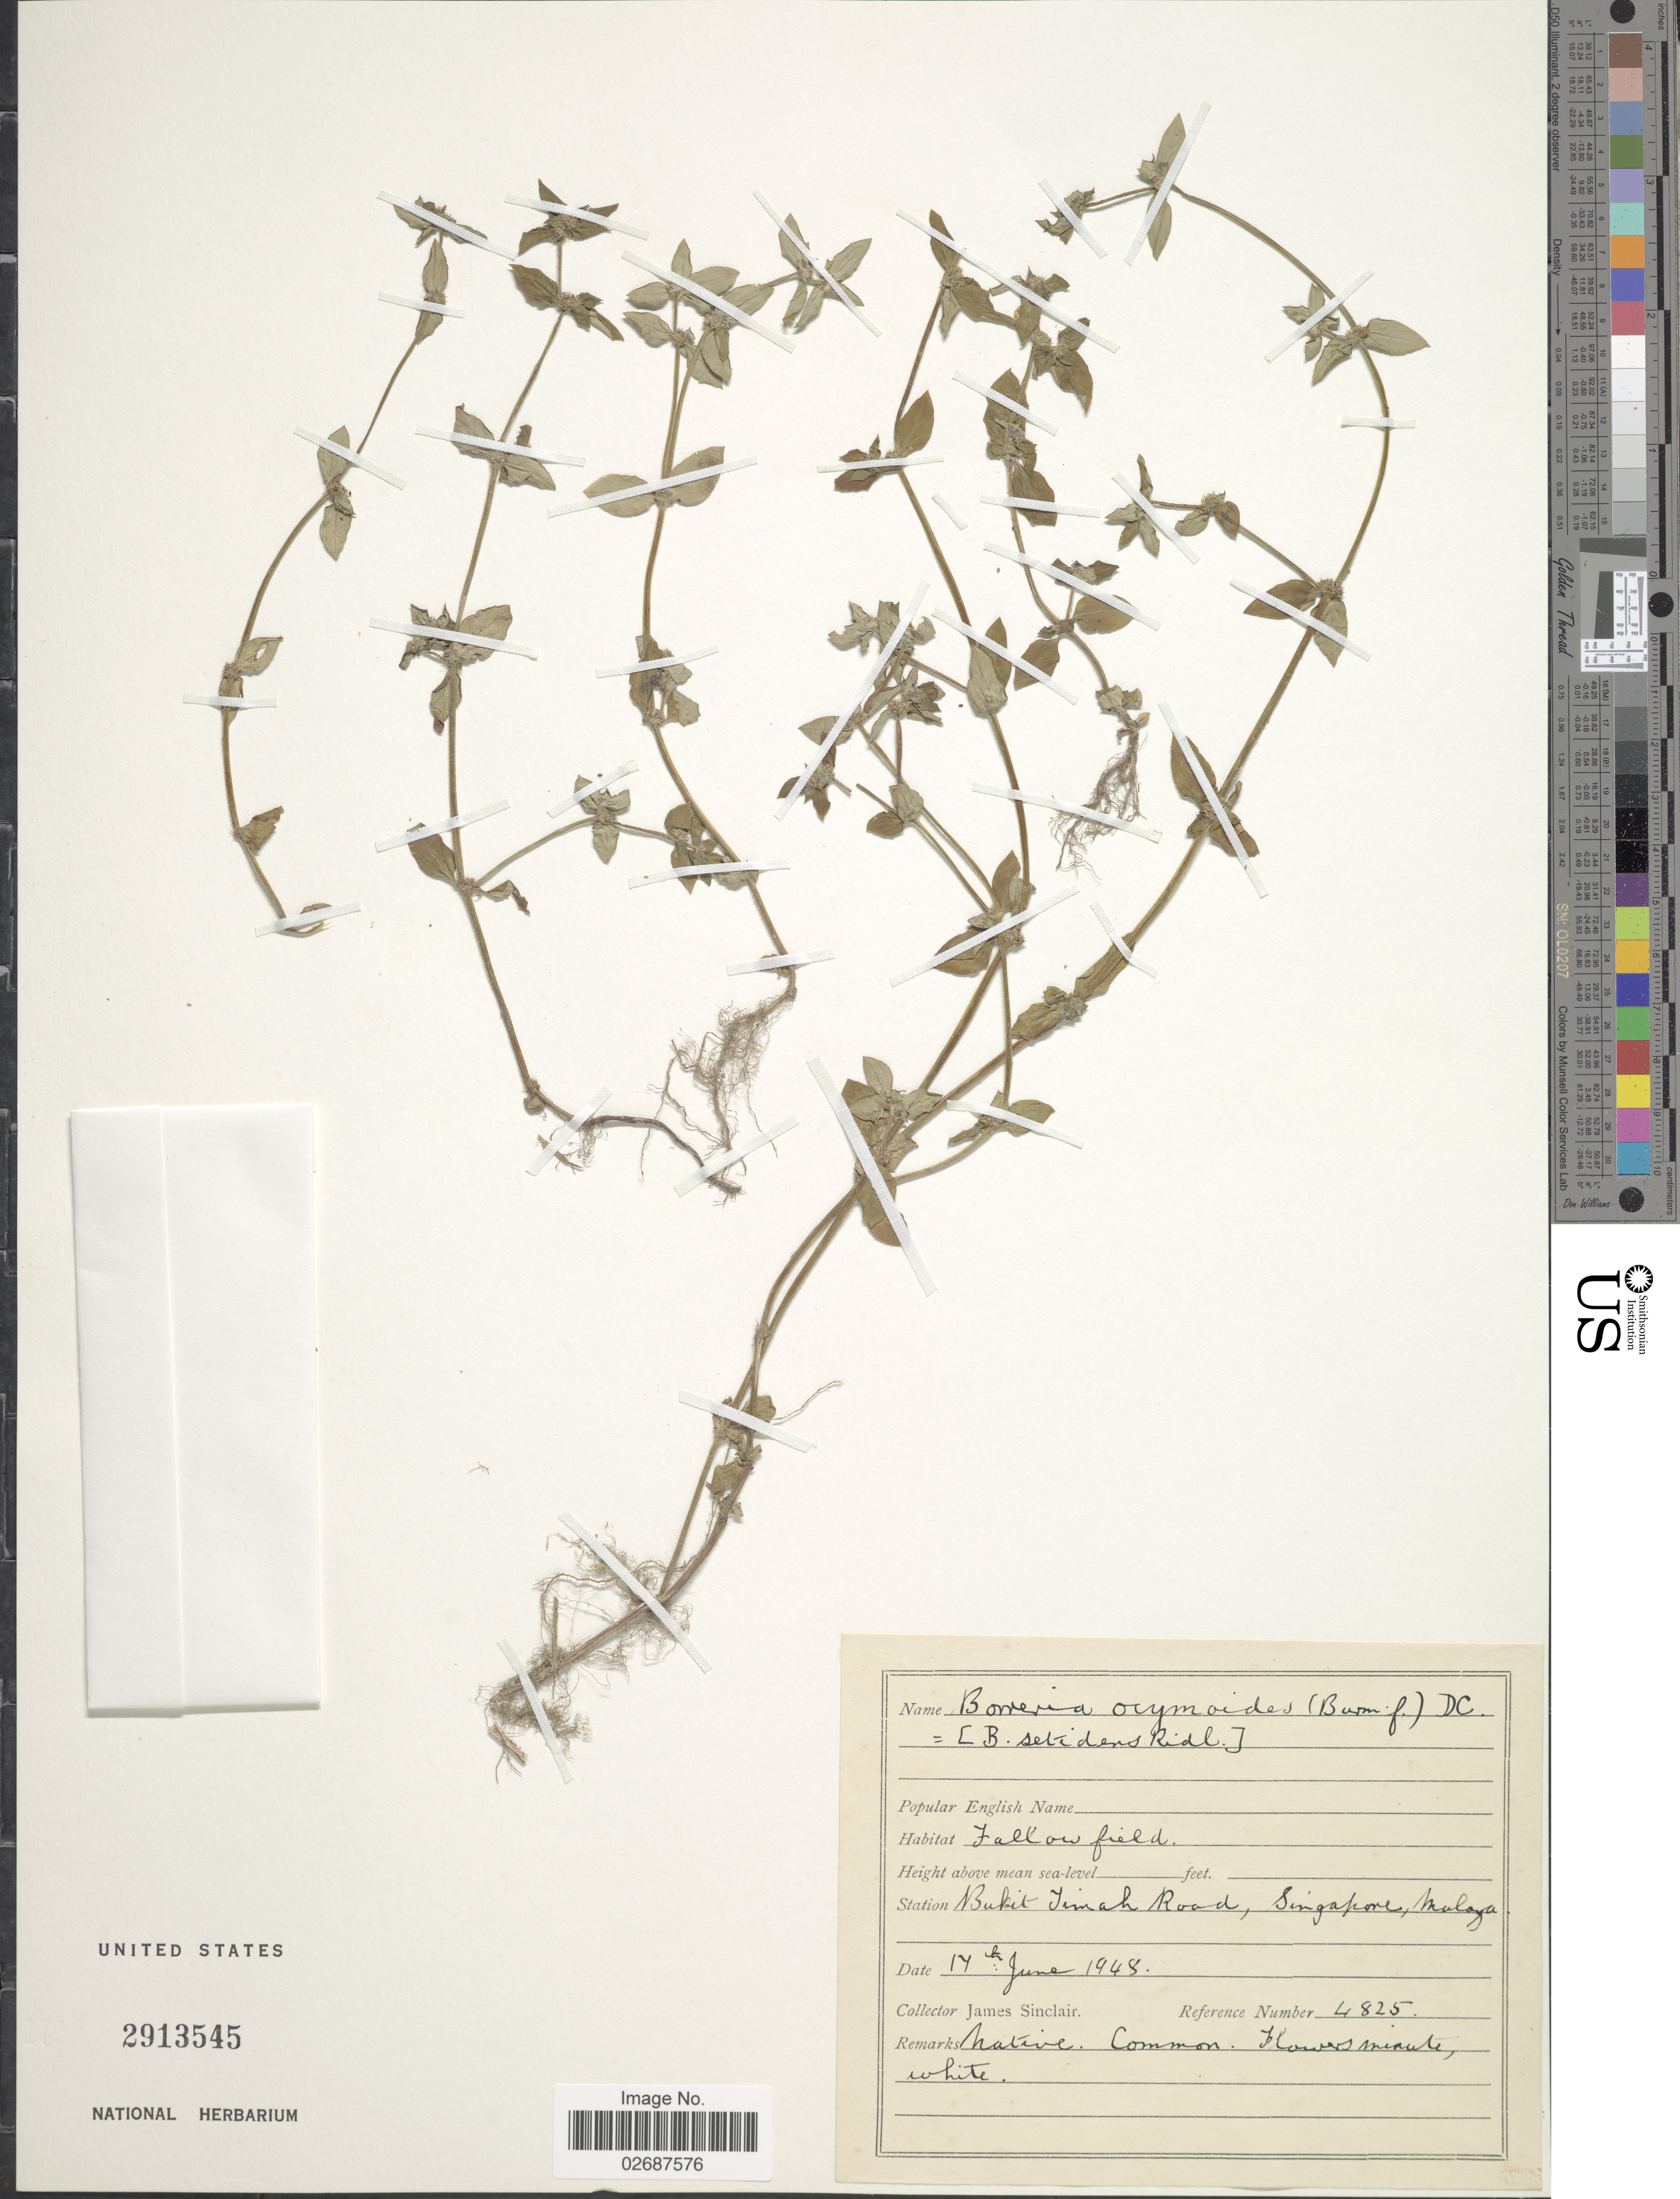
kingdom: Plantae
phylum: Tracheophyta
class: Magnoliopsida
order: Gentianales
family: Rubiaceae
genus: Borreria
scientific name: Borreria ocymoides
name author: (Burm. f.) DC.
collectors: J. Sinclair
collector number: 4825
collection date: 1948-06-17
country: Singapore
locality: Fallow field, Bukit Timah Road, Malaya.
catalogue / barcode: US 2913545